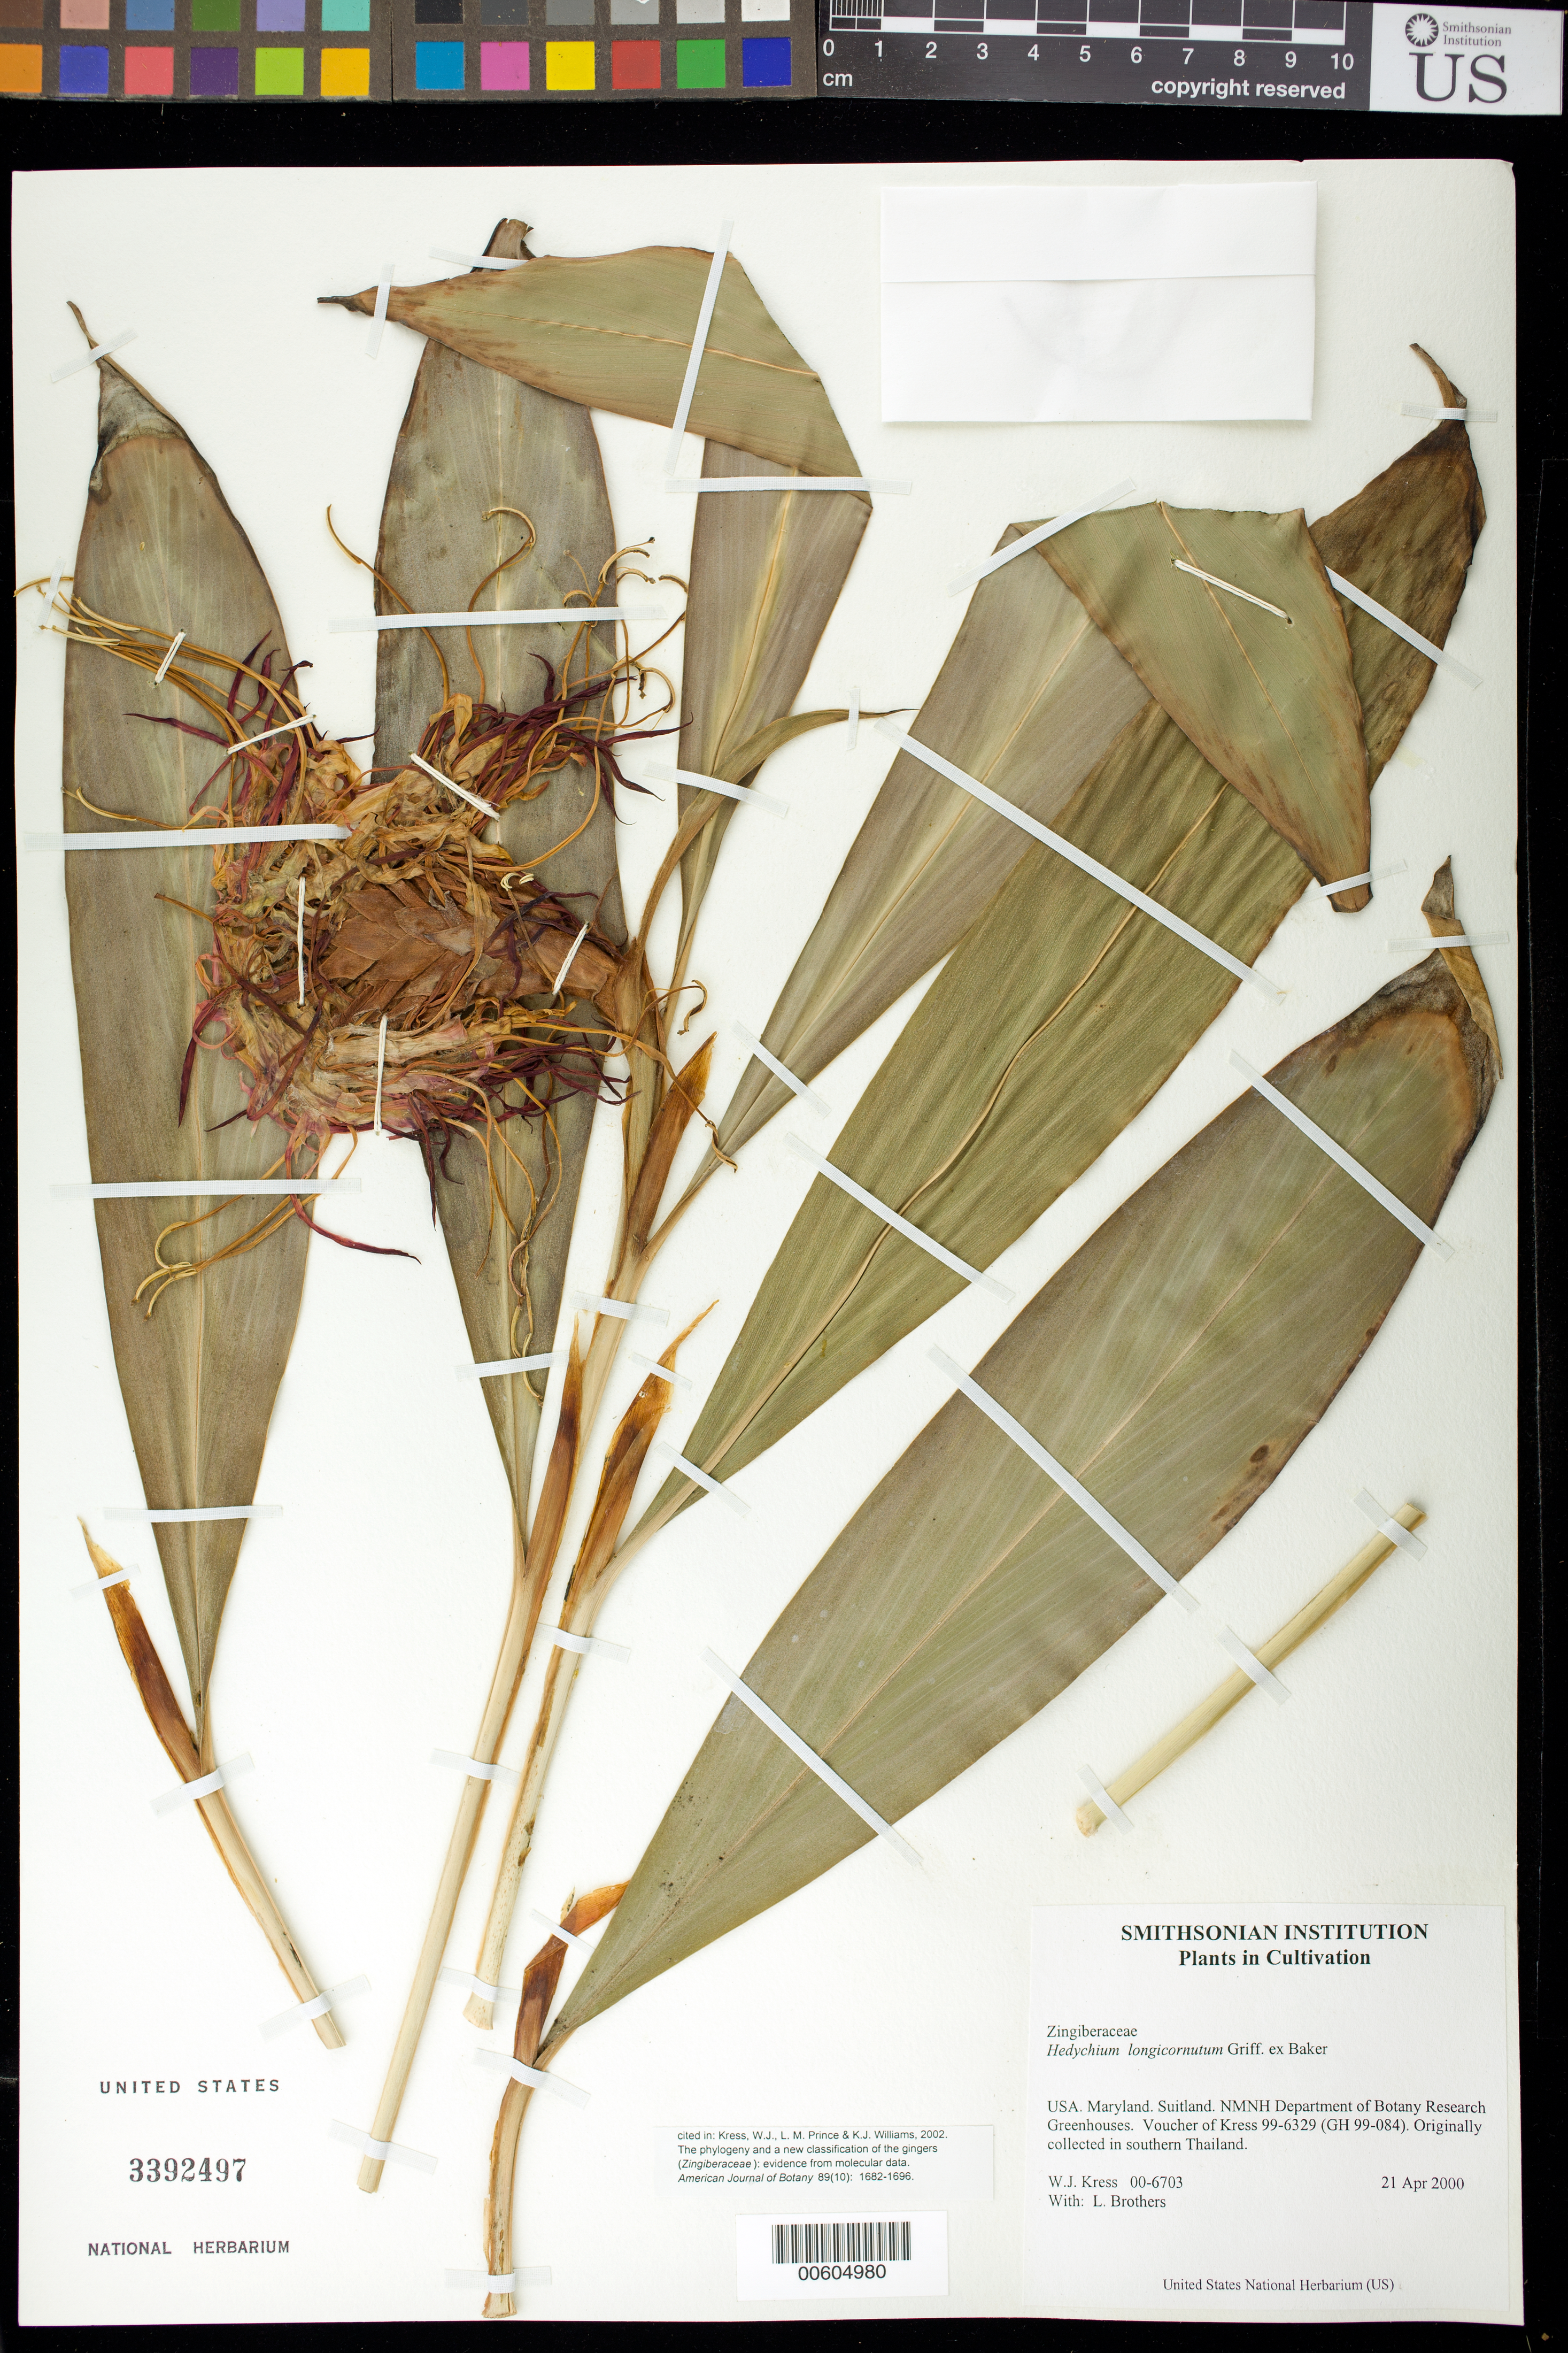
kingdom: Plantae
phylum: Tracheophyta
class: Liliopsida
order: Zingiberales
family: Zingiberaceae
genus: Hedychium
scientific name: Hedychium longicornutum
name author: Griff. ex Baker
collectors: W. J. Kress & L. E. Brothers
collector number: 00-6703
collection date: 2000-04-21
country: United States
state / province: Maryland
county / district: Prince George's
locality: NMNH Botany Research Greenhouses. Suitland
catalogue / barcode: US 3392497